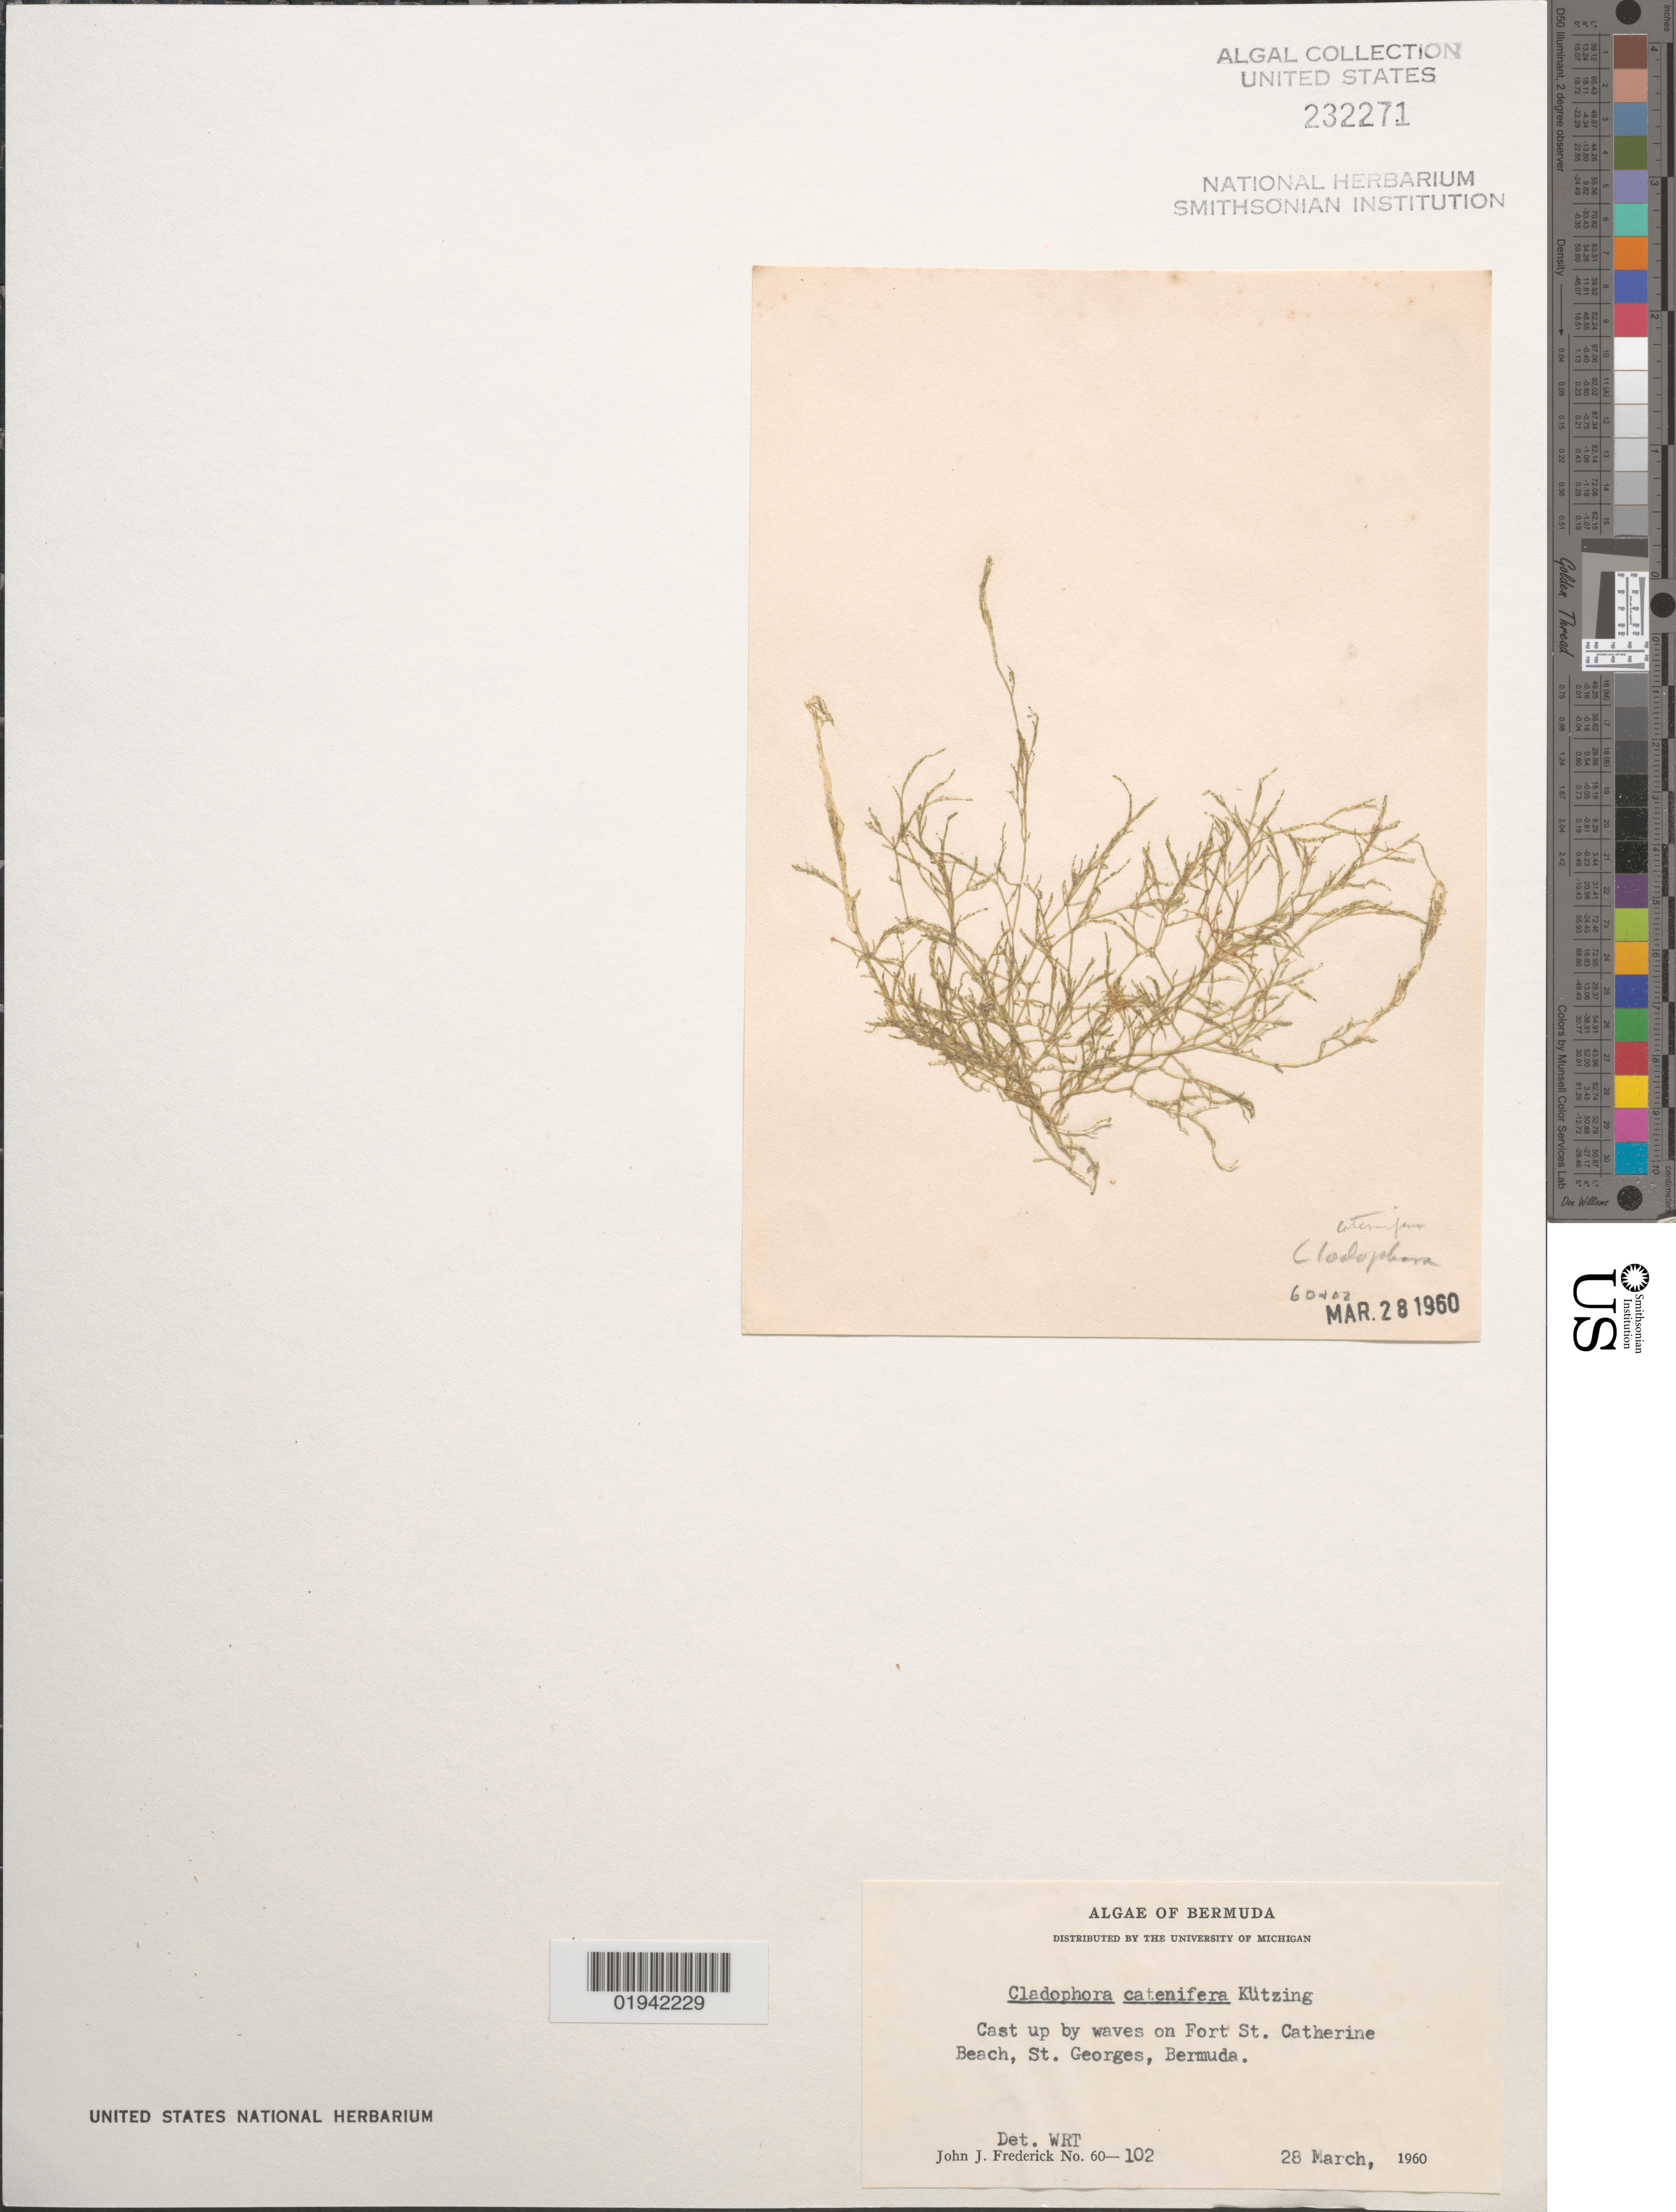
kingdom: Plantae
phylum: Chlorophyta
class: Ulvophyceae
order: Cladophorales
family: Cladophoraceae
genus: Lychaete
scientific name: Lychaete pellucida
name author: (Hudson) M.J. Wynne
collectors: J. Frederick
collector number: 60-102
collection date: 1960-03-28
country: Bermuda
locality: Cast up by waves on Fort St. Catherine Beach, St. Georges.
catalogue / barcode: US 232271